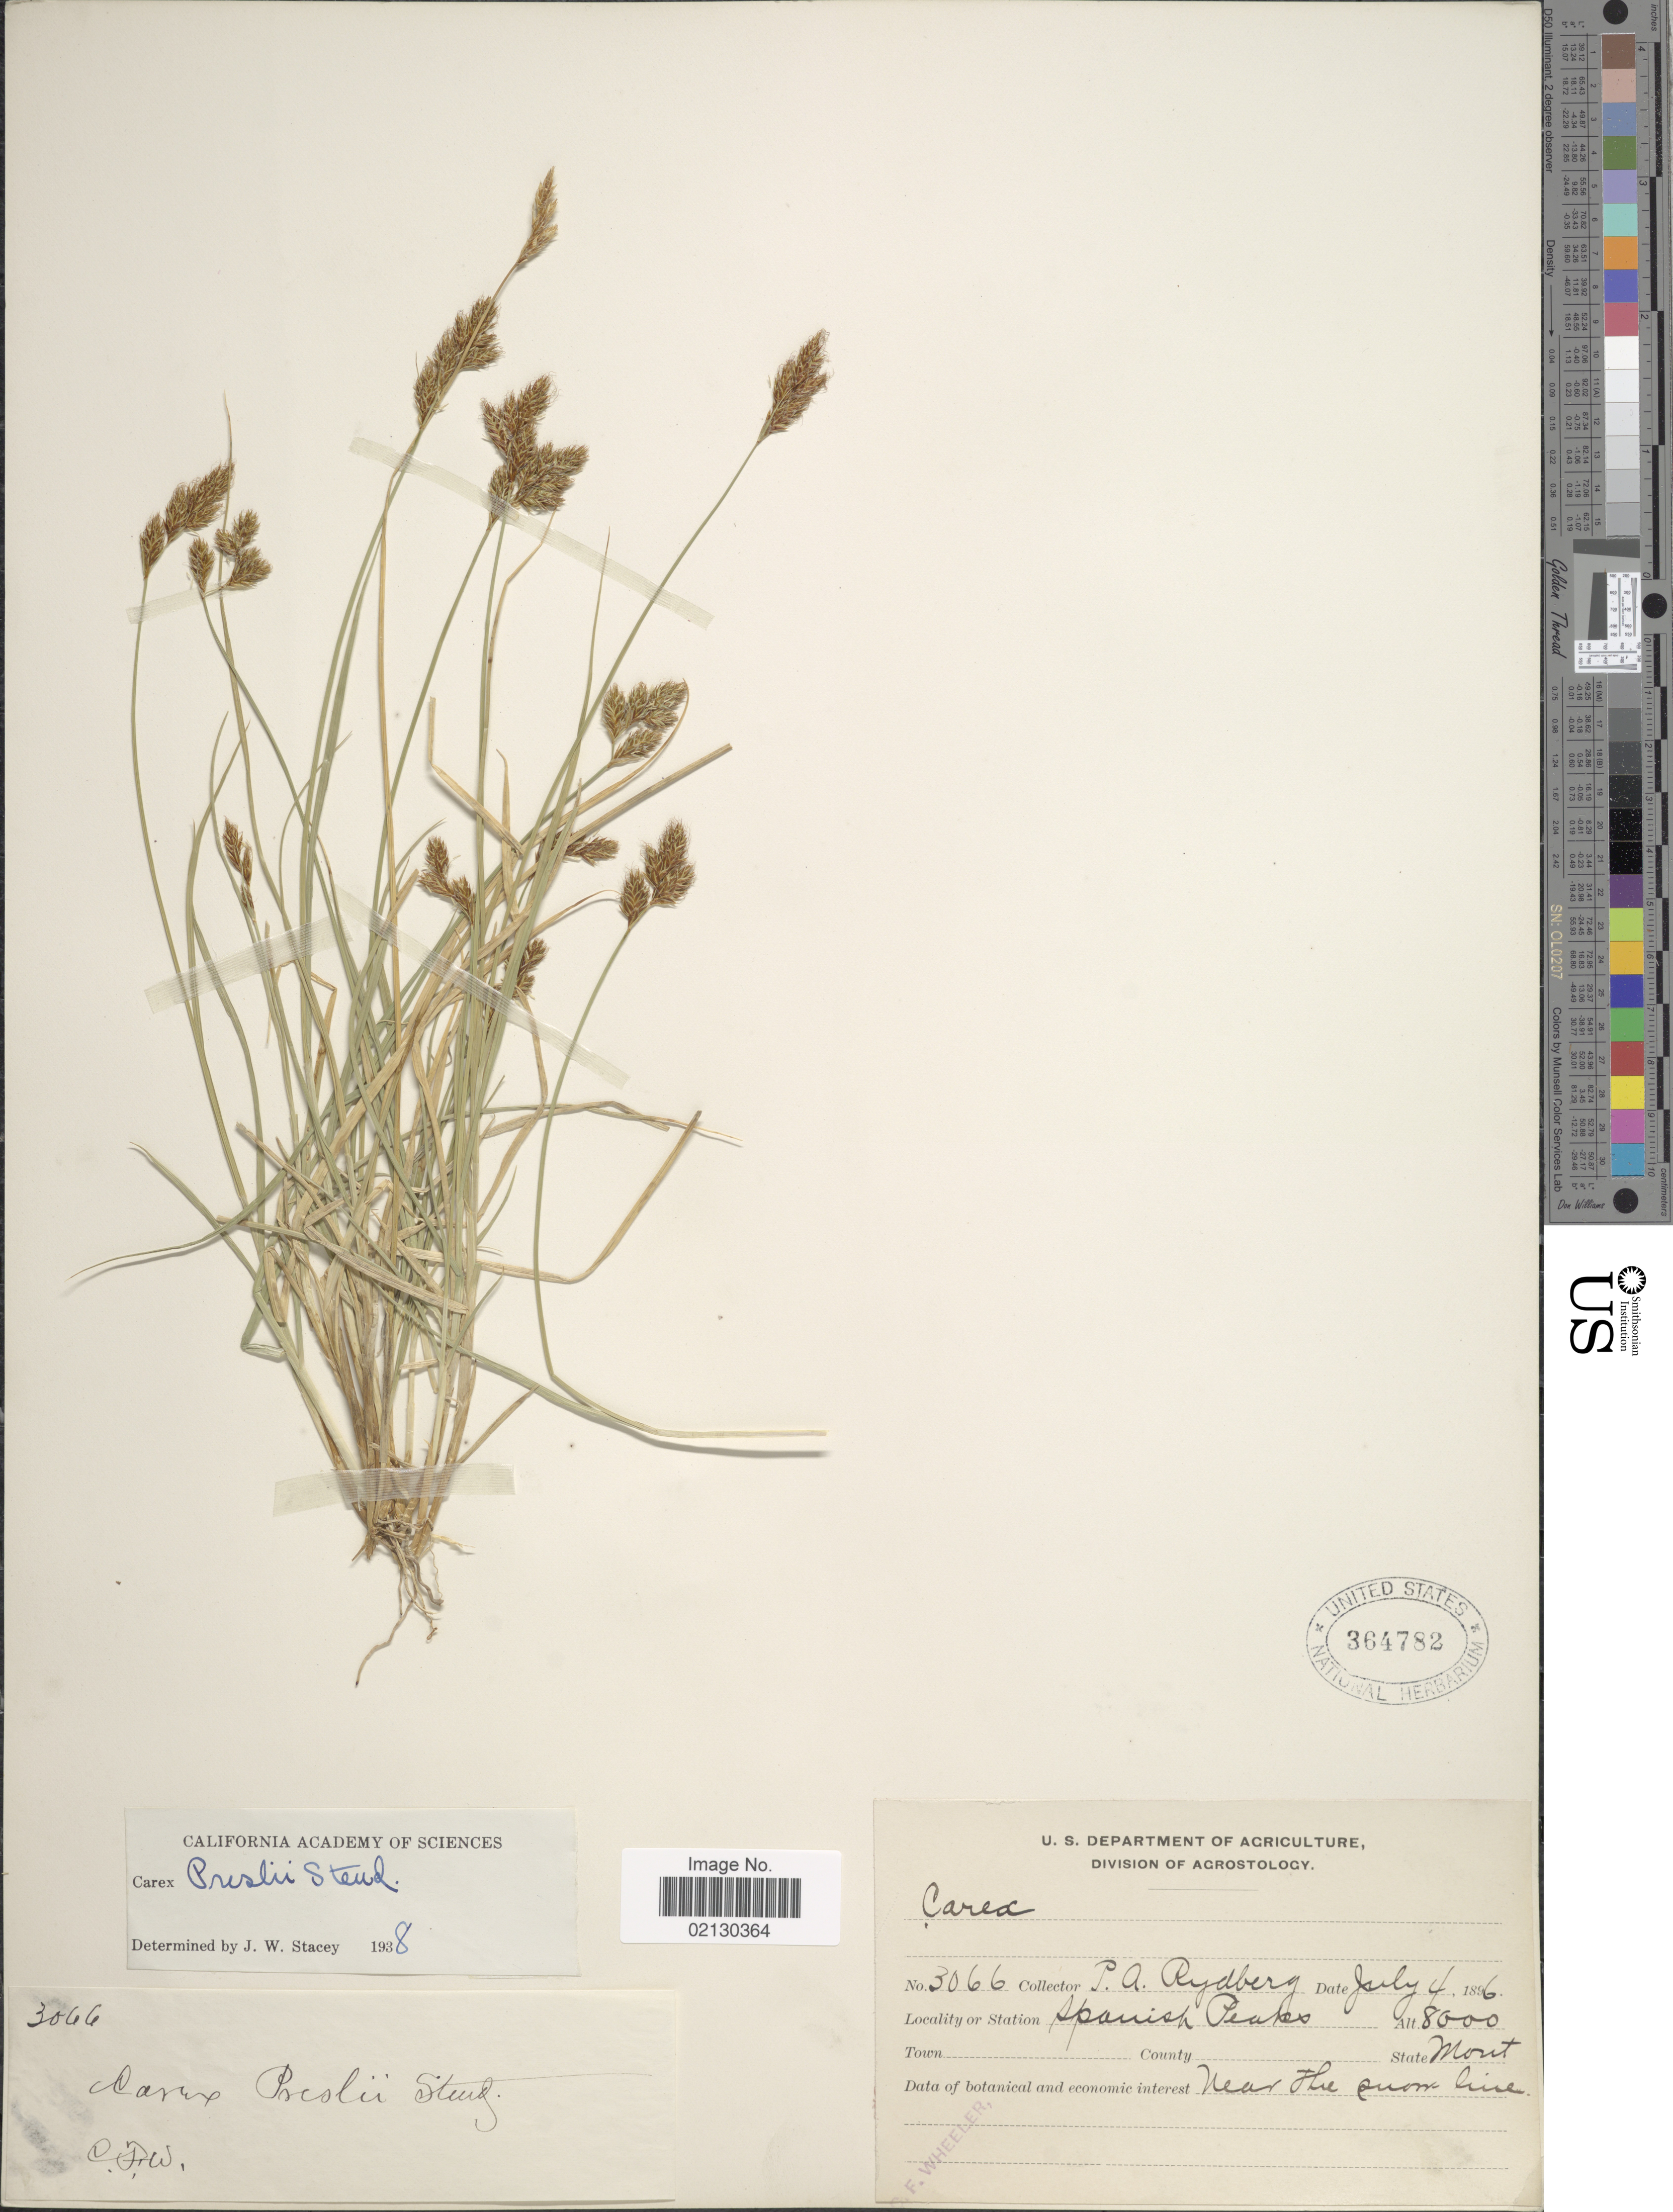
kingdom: Plantae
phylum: Tracheophyta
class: Liliopsida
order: Poales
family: Cyperaceae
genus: Carex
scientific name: Carex preslii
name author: Steud.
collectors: P. A. Rydberg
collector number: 3066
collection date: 1896-07-04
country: United States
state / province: Montana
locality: Spanish Peaks. Near the snow line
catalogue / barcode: US 364782